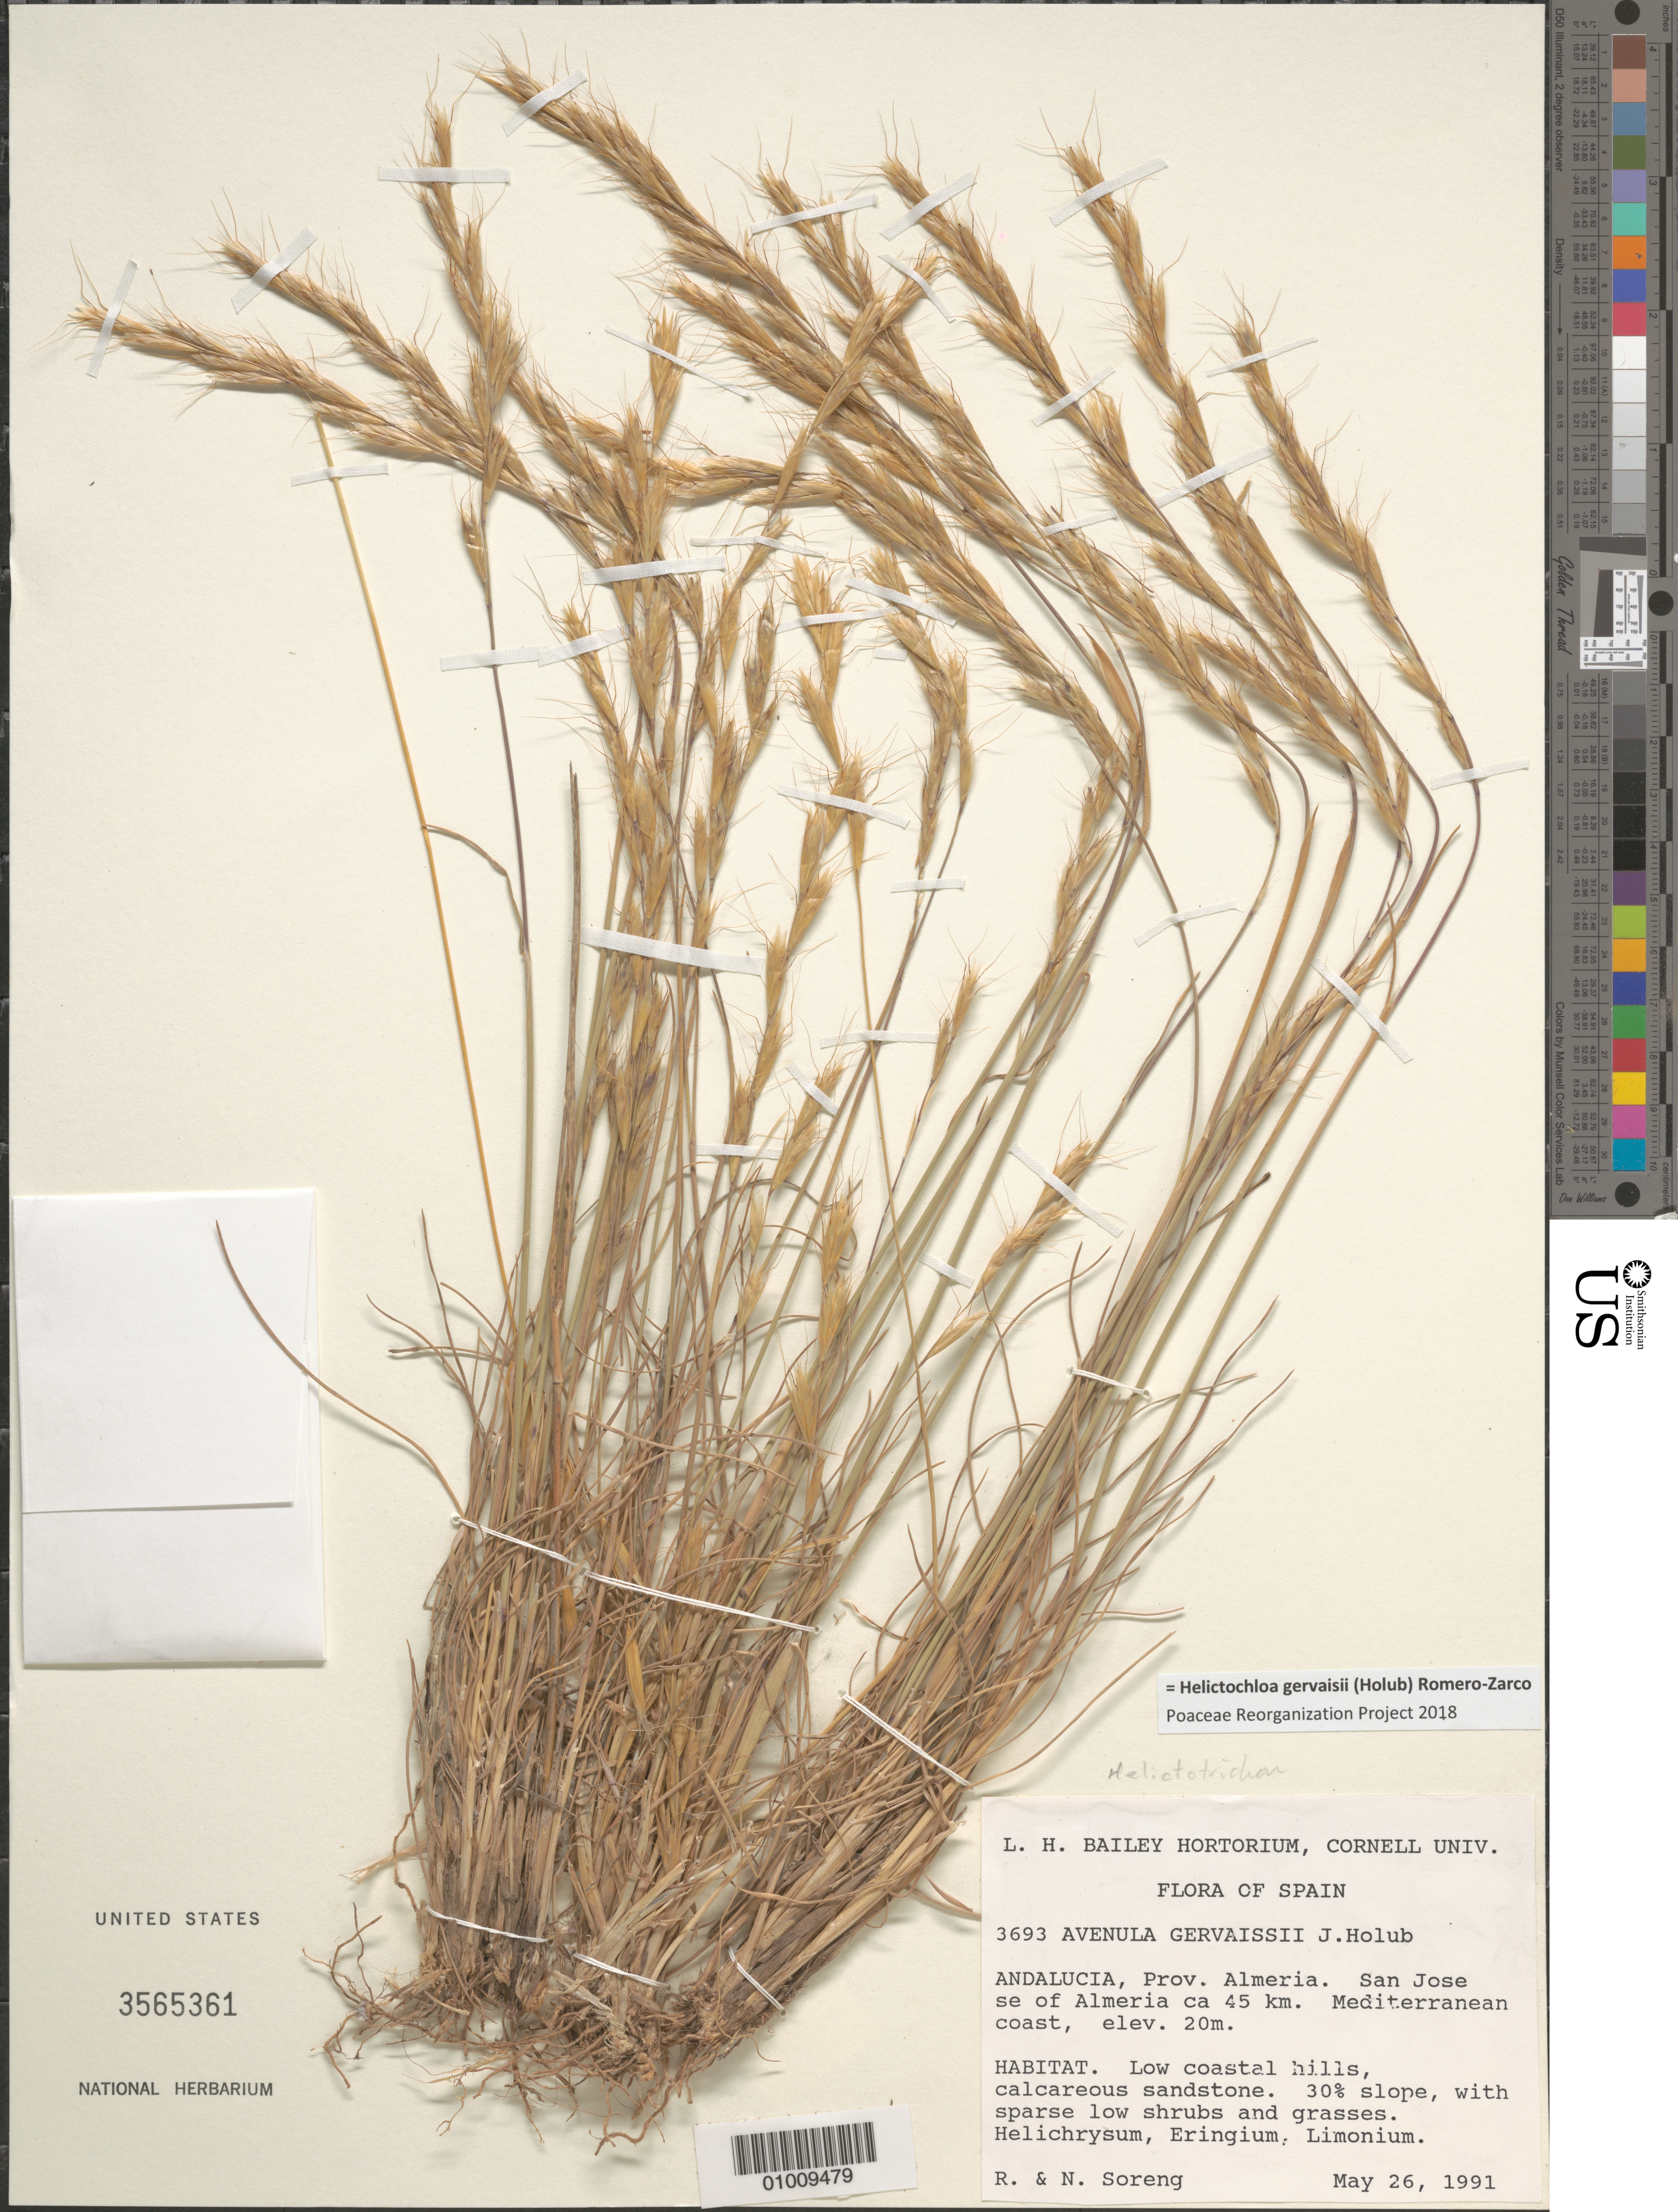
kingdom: Plantae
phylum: Tracheophyta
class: Liliopsida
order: Poales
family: Poaceae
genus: Helictochloa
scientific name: Helictochloa gervaisii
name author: (Holub) Romero-Zarco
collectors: R. J. Soreng & N. L. Soreng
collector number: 3693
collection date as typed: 26 May 1991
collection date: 1991-05-26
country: Spain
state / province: Andalucia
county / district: Almeria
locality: San Jose SE of Almeria ca 45 km Mediterranean coast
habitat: Low coastal hills, calcareous sandstone. 30% slope, with sparse low shrubs and grasses. Helichrysum, Eringium, Limonium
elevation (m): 20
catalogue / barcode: US 3565361